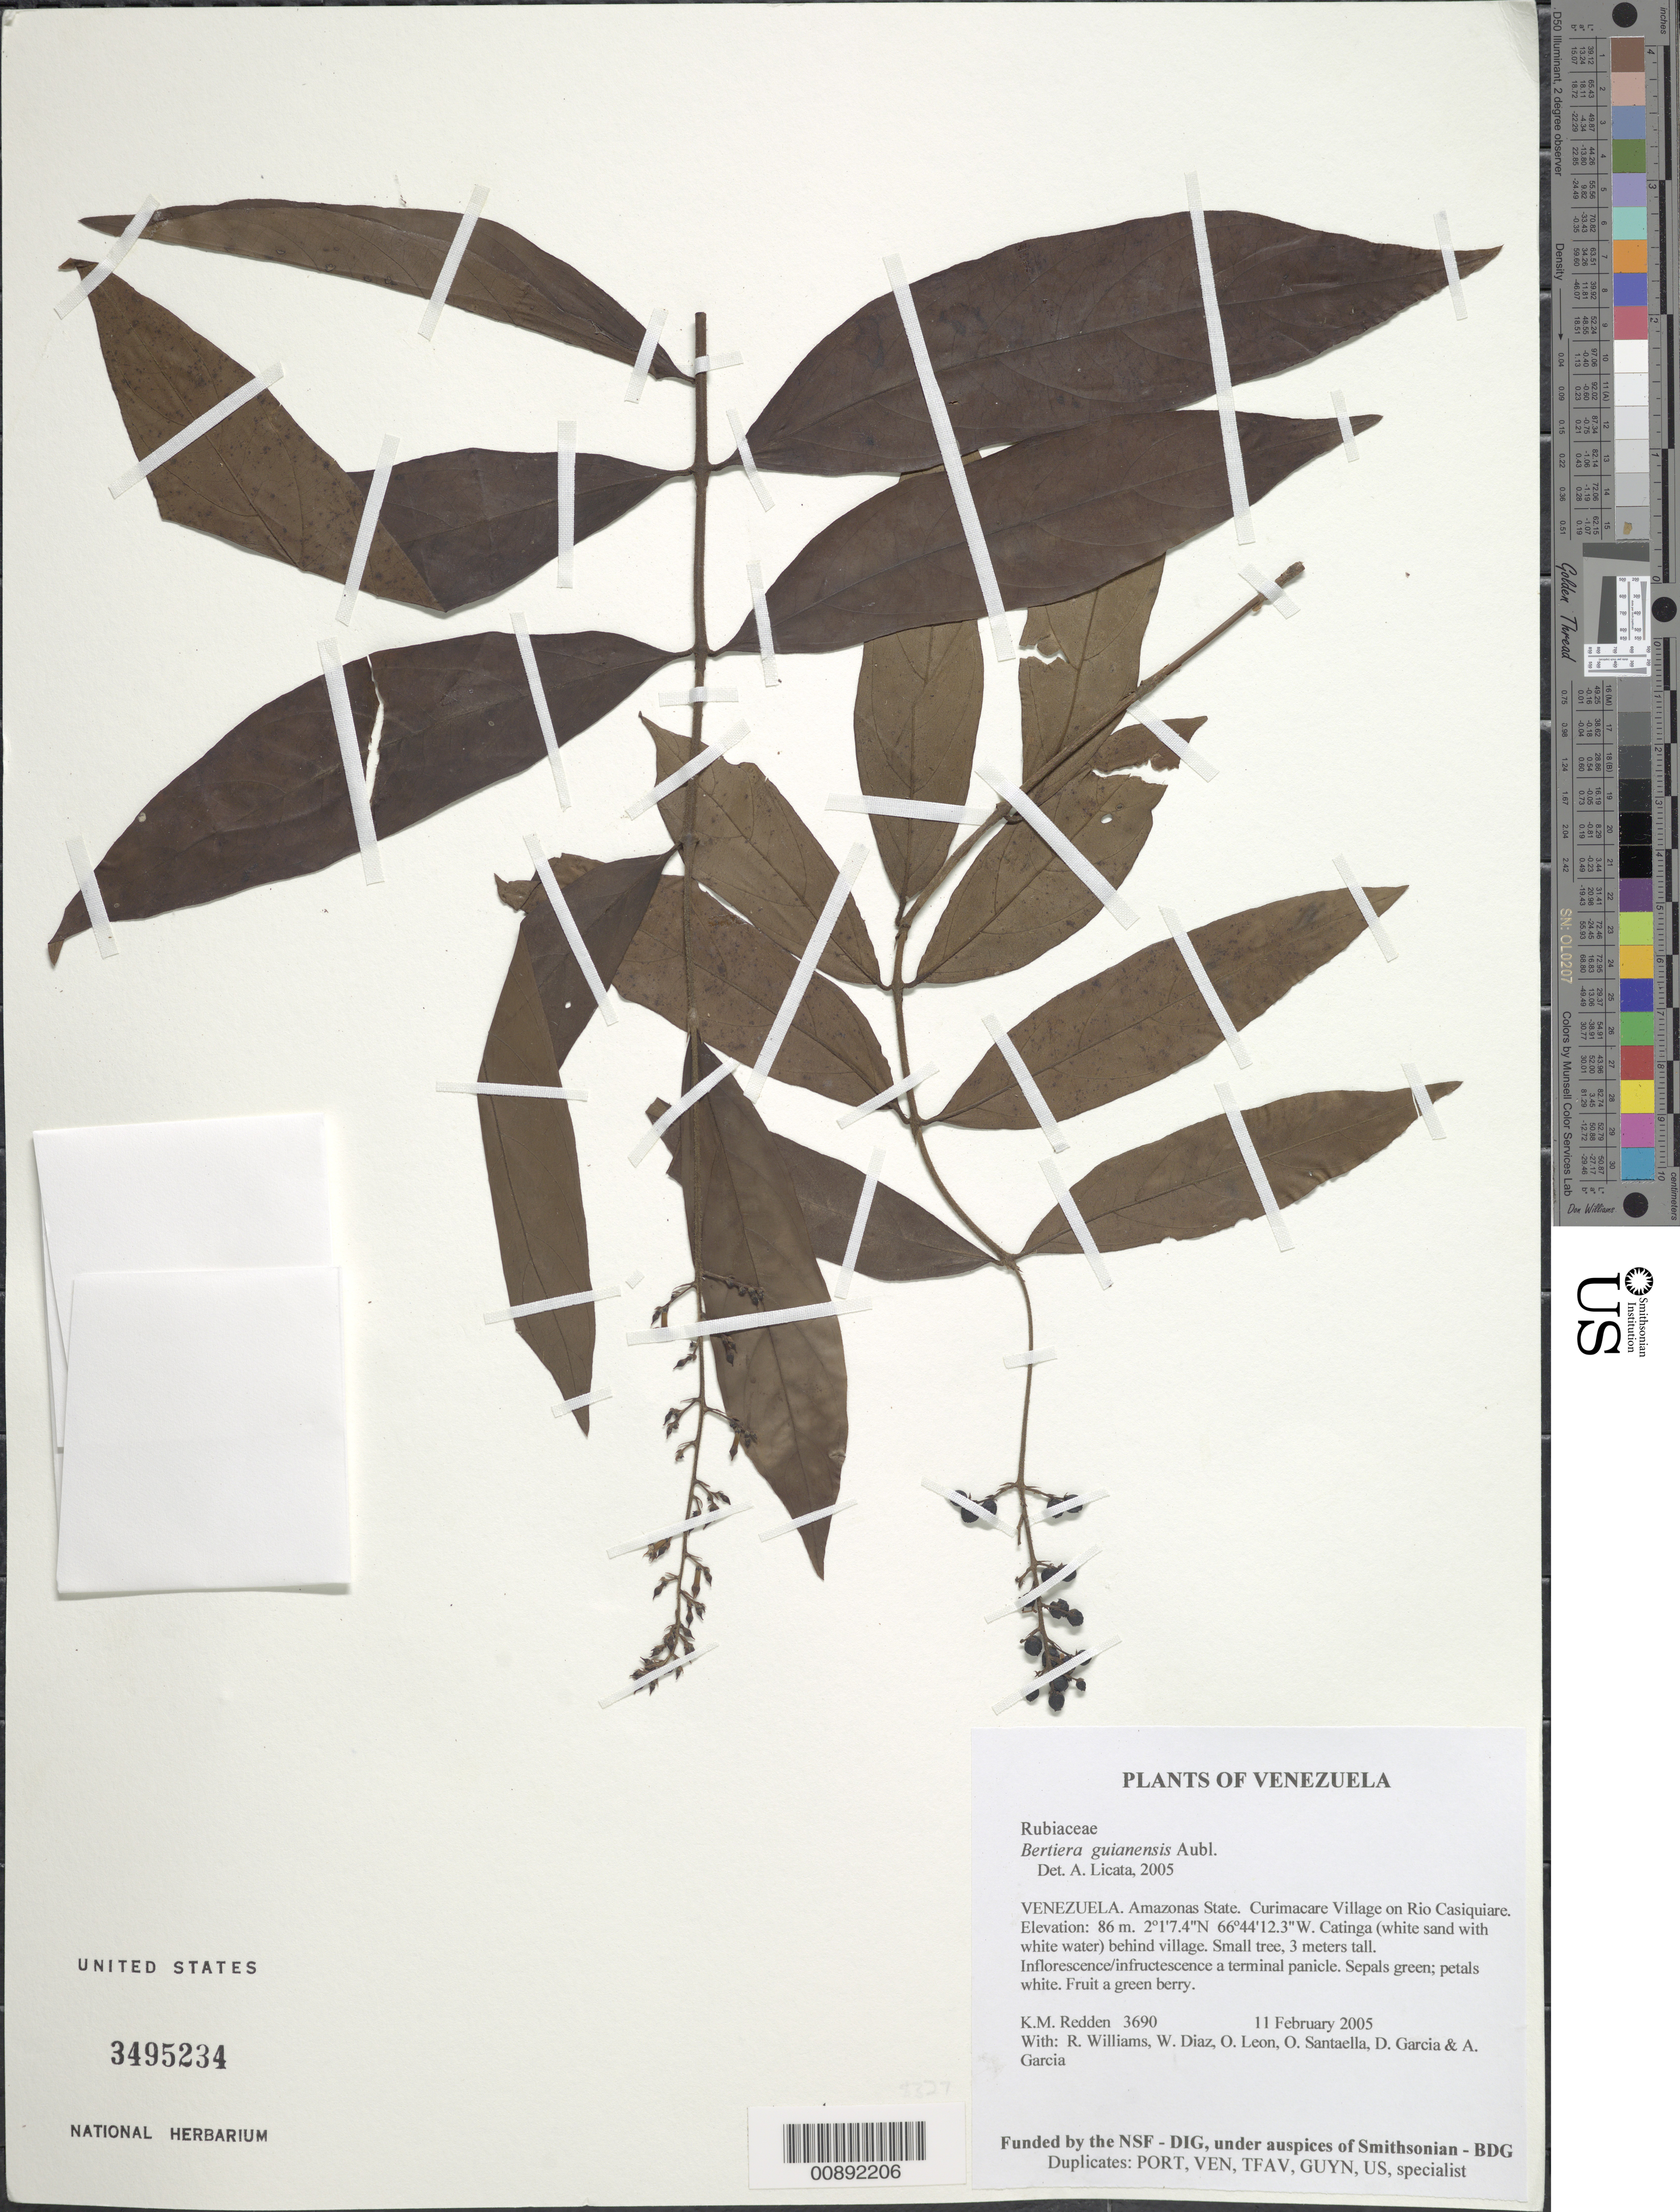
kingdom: Plantae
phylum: Tracheophyta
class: Magnoliopsida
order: Gentianales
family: Rubiaceae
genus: Bertiera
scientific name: Bertiera guianensis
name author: Aubl.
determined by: Licata, A., (PORT), Univ. Nac. Exp. de los Llanos Ezequiel Zamora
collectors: K. M. Redden, R. Williams, W. Díaz P., O. León, O. Santaella, D. Garcia & A. Garcia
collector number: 3690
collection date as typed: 11 February 2005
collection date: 2005-02-11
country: Venezuela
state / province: Amazonas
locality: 25 - Curimacare Village on Rio Casiquiare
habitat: Catinga (white sand with white water) behind village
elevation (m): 86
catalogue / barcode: US 3495234